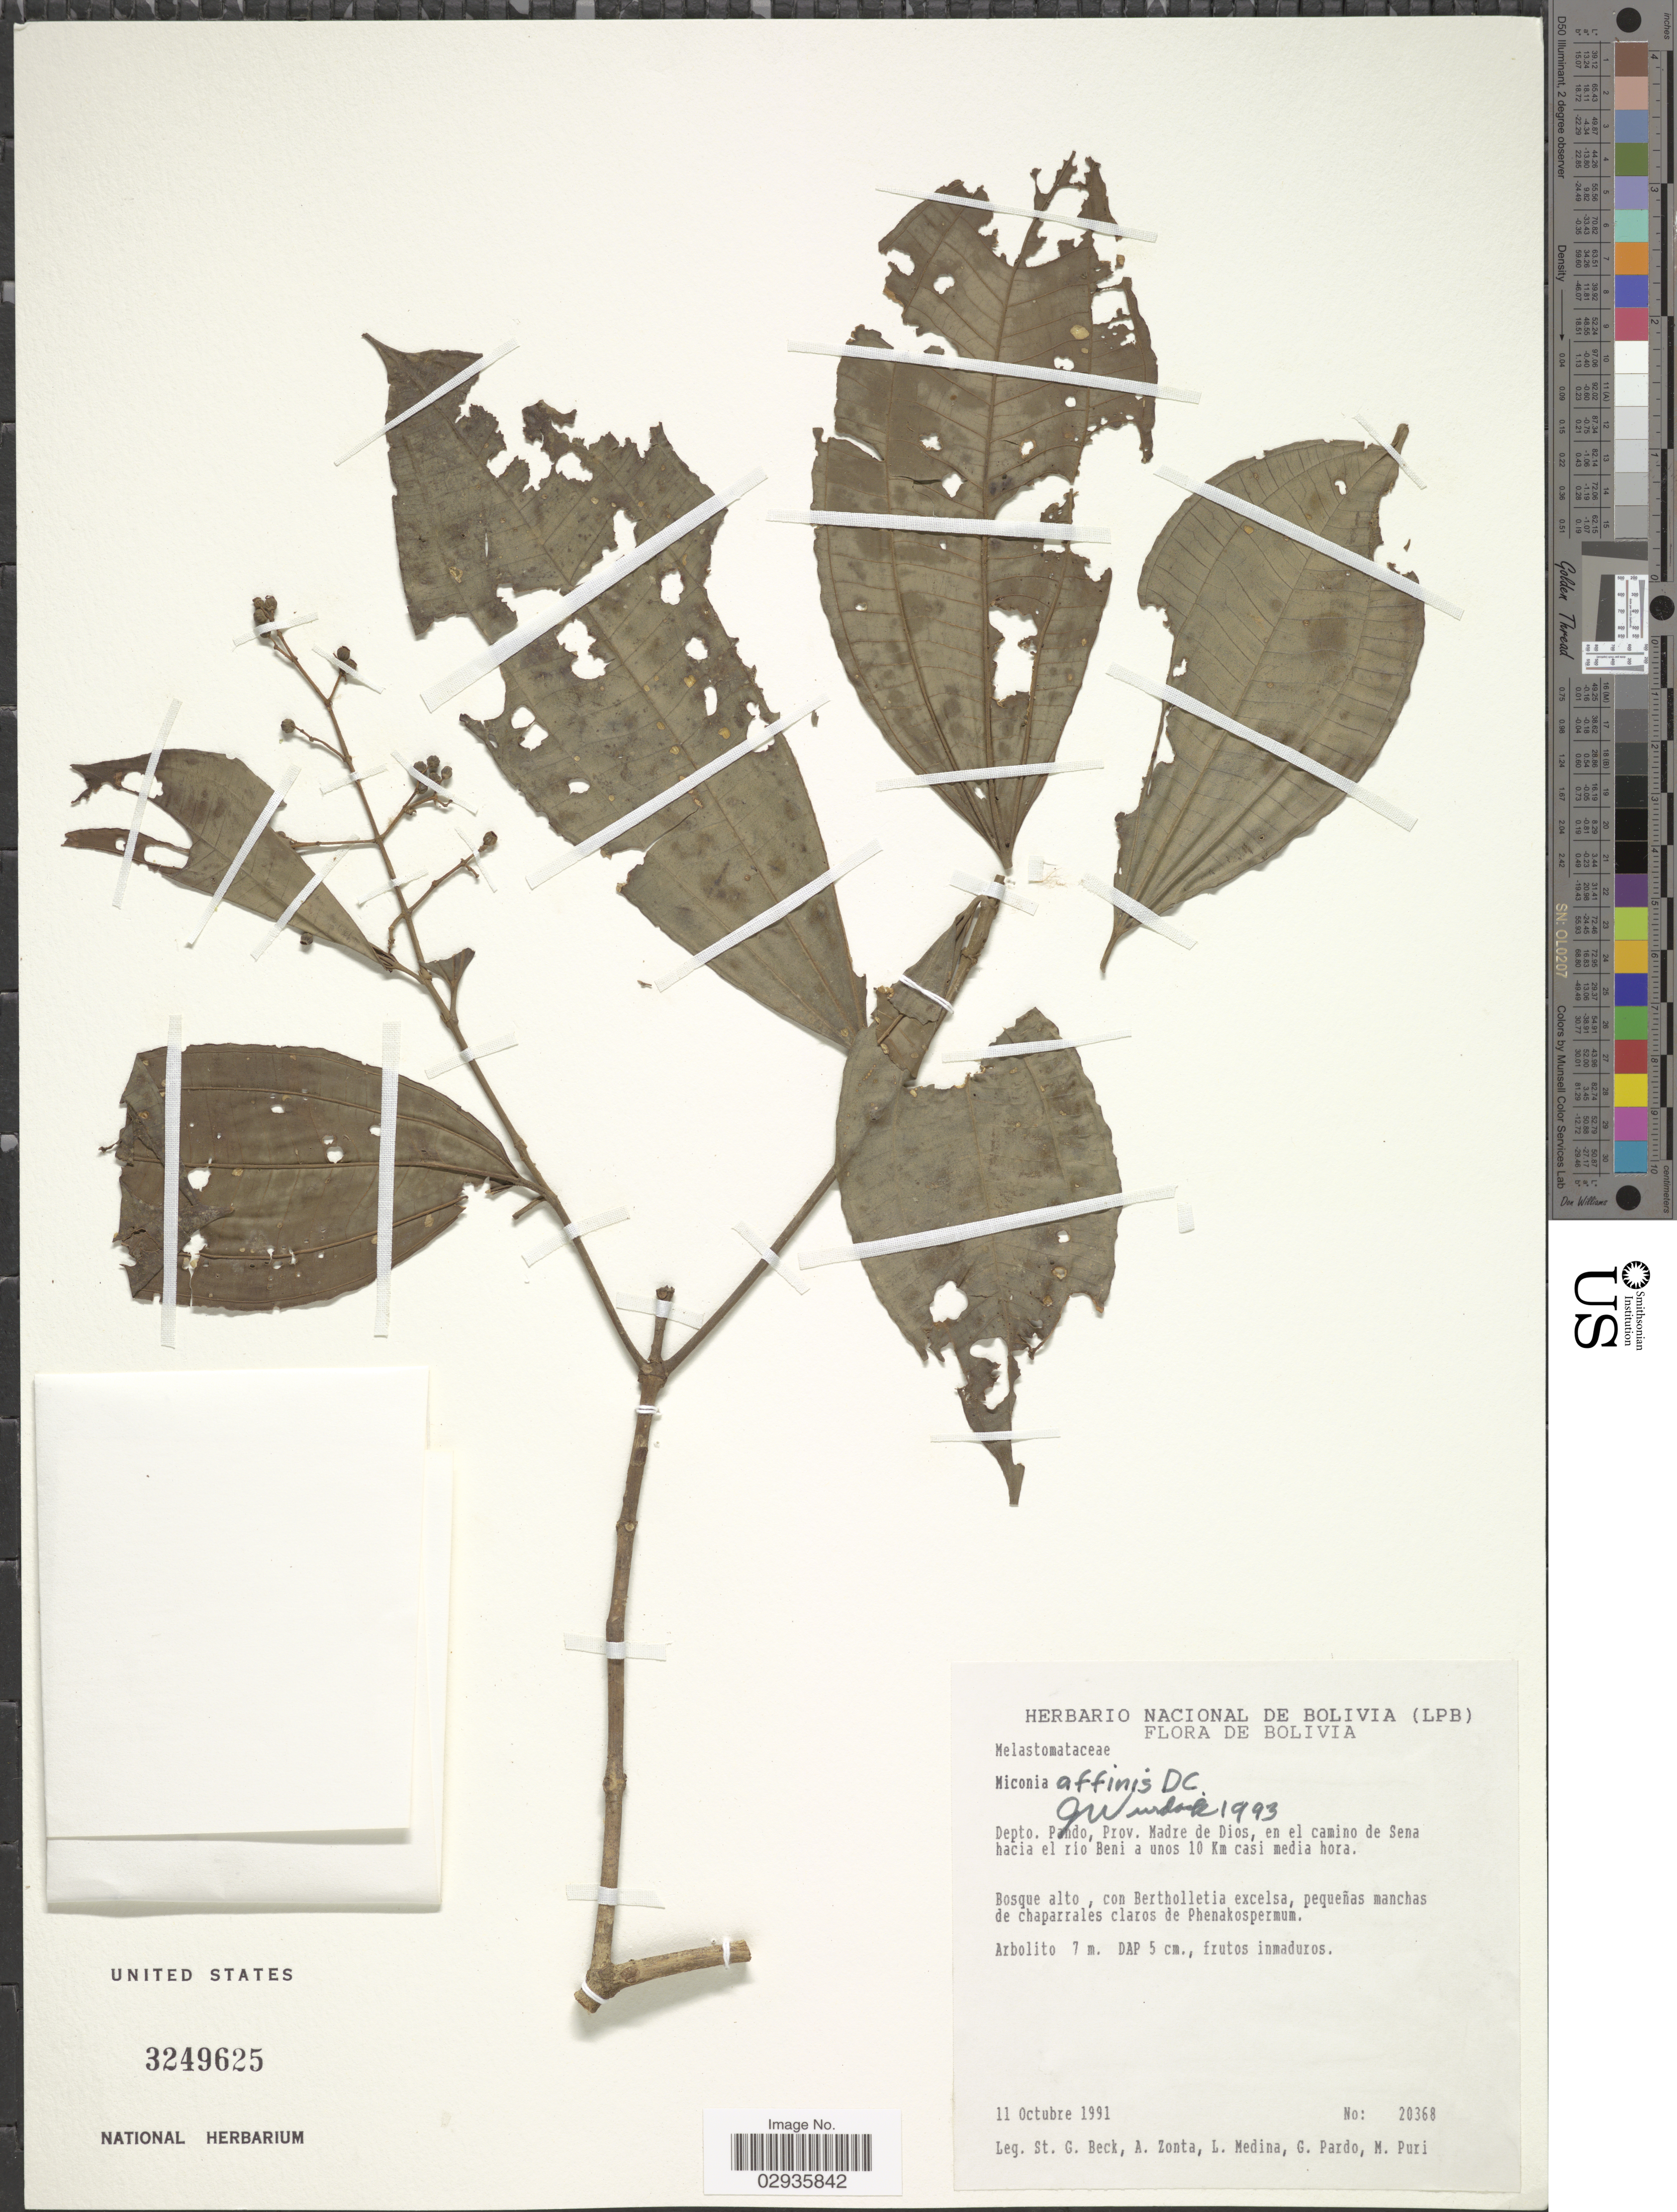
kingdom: Plantae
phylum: Tracheophyta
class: Magnoliopsida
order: Myrtales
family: Melastomataceae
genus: Miconia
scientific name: Miconia affinis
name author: DC.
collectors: S. G. Beck, A. Zonta, L. Medina, G. Pardo & M. Puri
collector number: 20368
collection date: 1991-10-11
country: Bolivia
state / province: Pando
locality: Depto. Pando, Prov. Madre de Dios, en el camino de Sena hacia el río Beni a unos 10 Km casi media hora.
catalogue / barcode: US 3249625